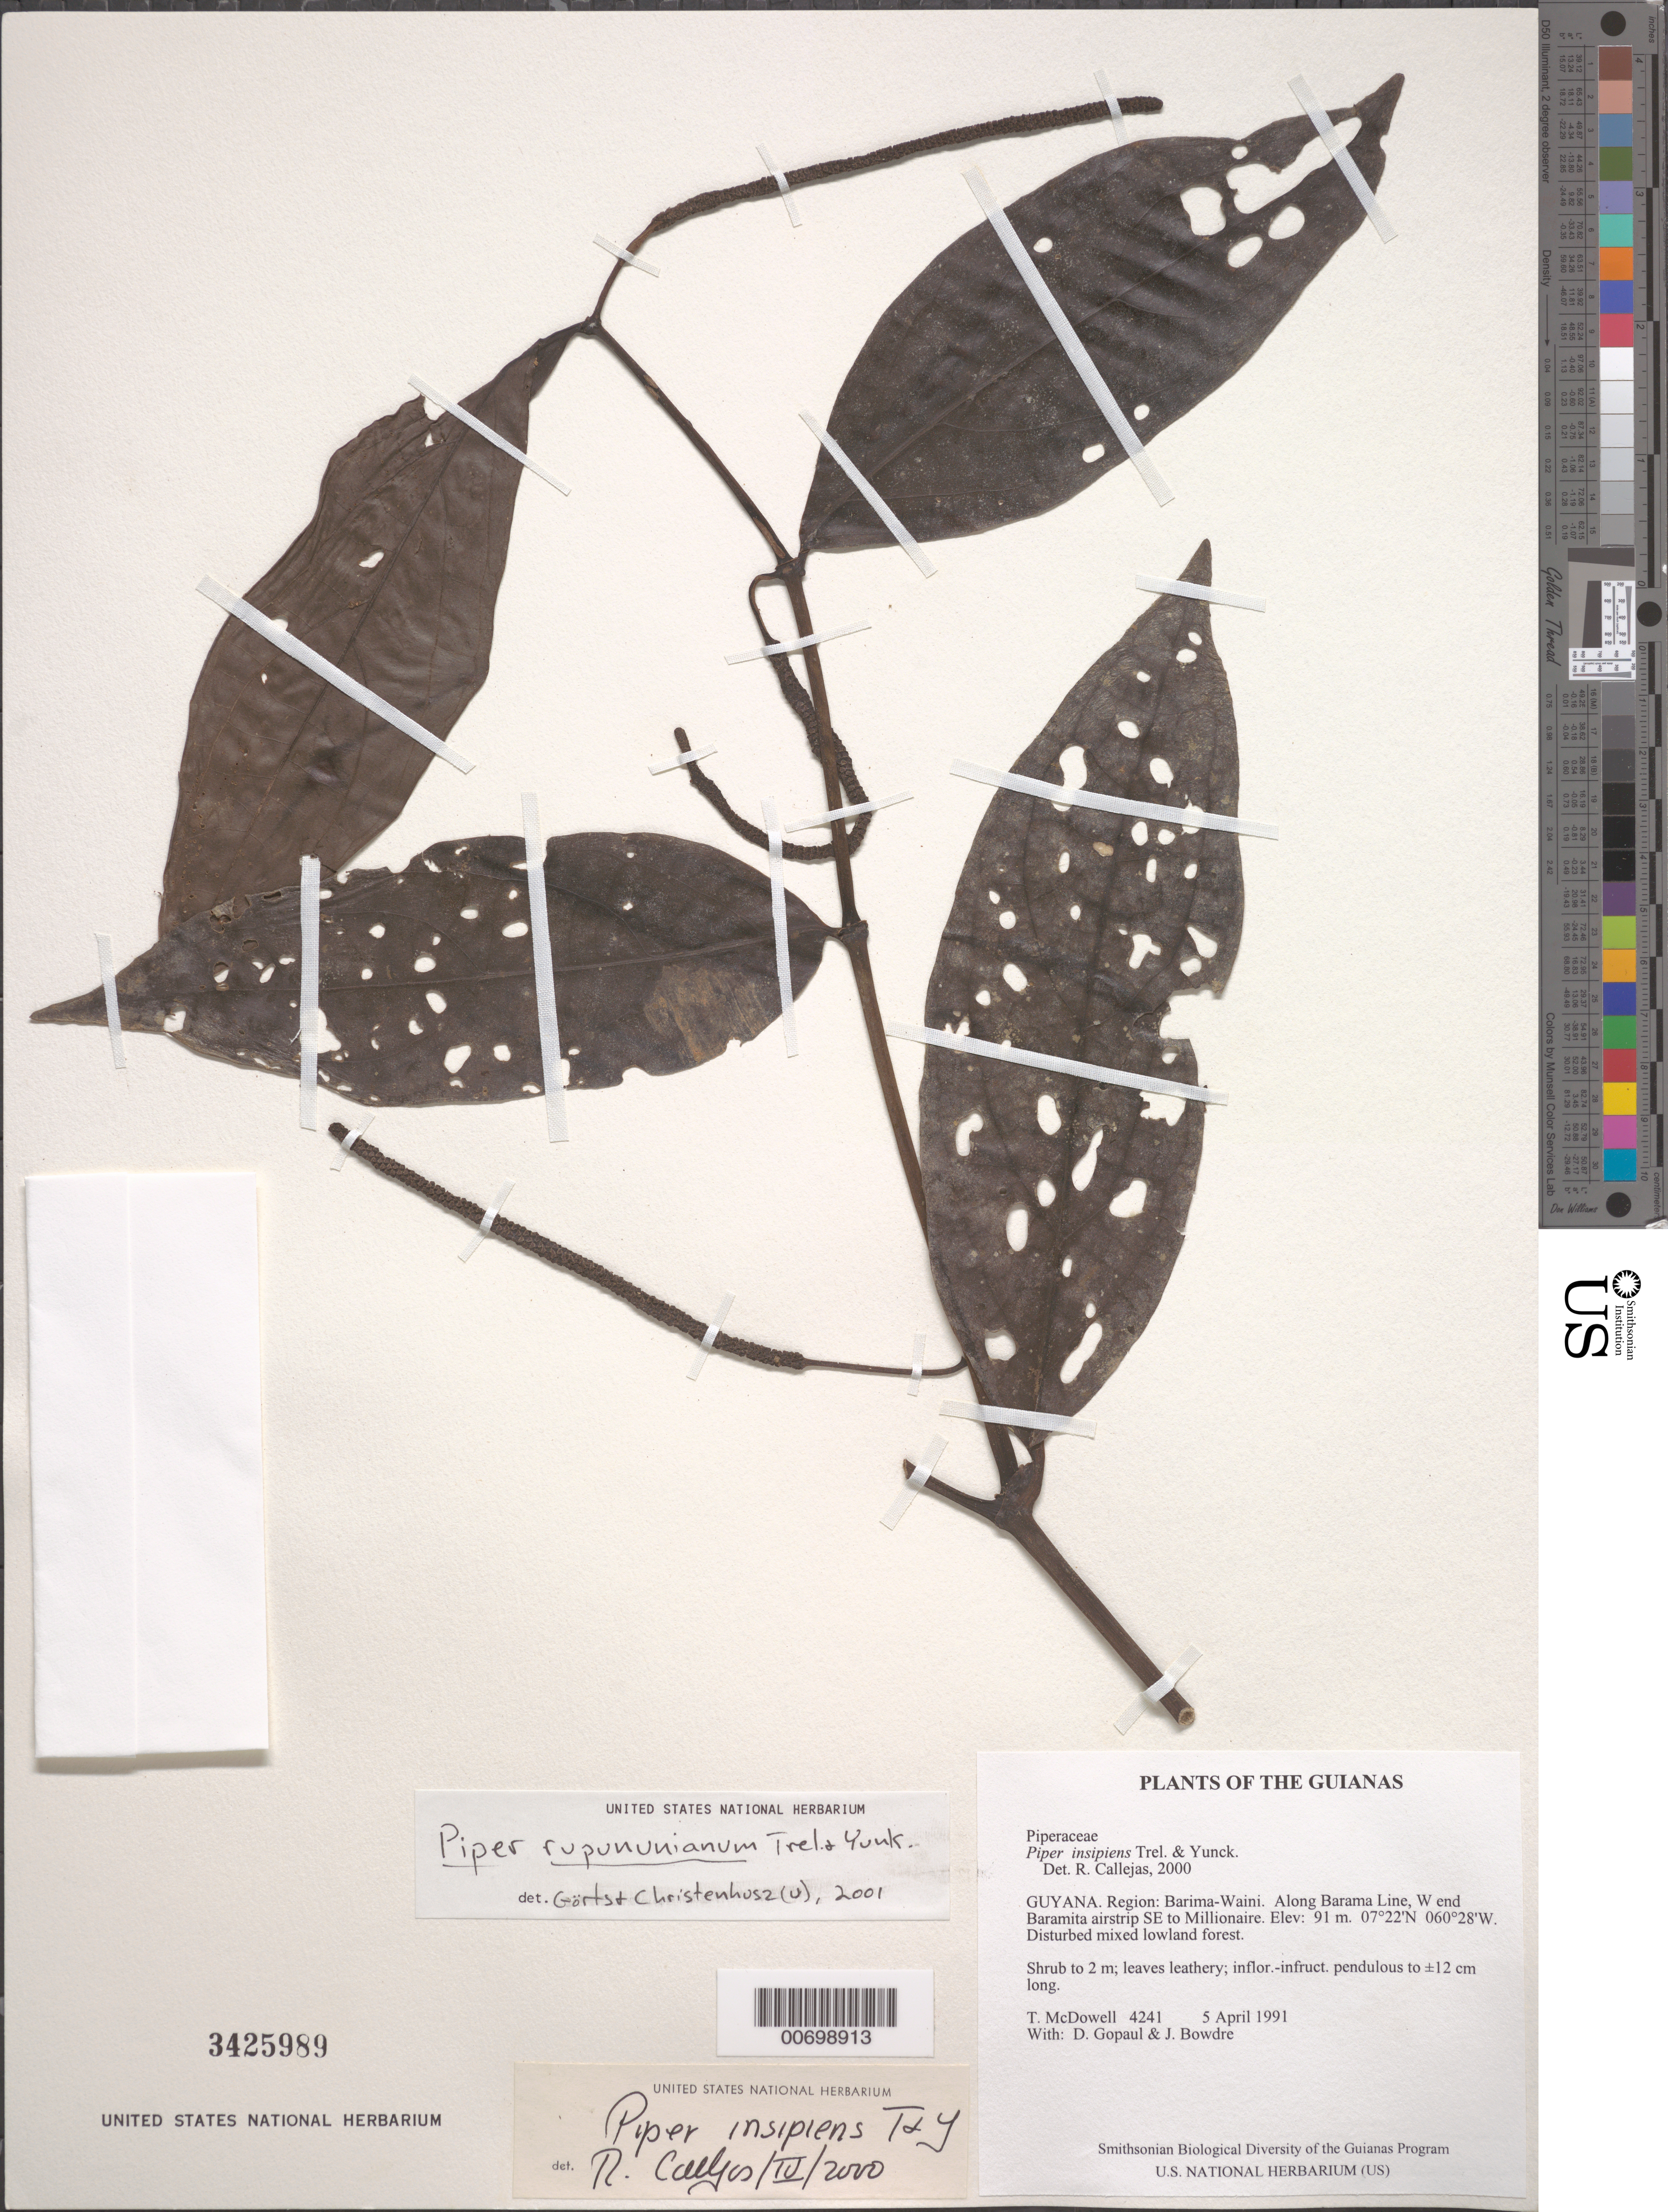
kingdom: Plantae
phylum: Tracheophyta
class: Magnoliopsida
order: Piperales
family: Piperaceae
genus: Piper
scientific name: Piper insipiens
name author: Trel. & Yunck.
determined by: Callejas, Ricardo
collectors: T. McDowell, D. Gopaul & J. Bowdre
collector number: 4241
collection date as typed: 5 April 1991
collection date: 1991-04-05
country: Guyana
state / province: Barima-Waini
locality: Along Barama Line, W end Baramita airstrip SE to Millionaire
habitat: Disturbed mixed lowland forest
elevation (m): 91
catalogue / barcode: US 3425989